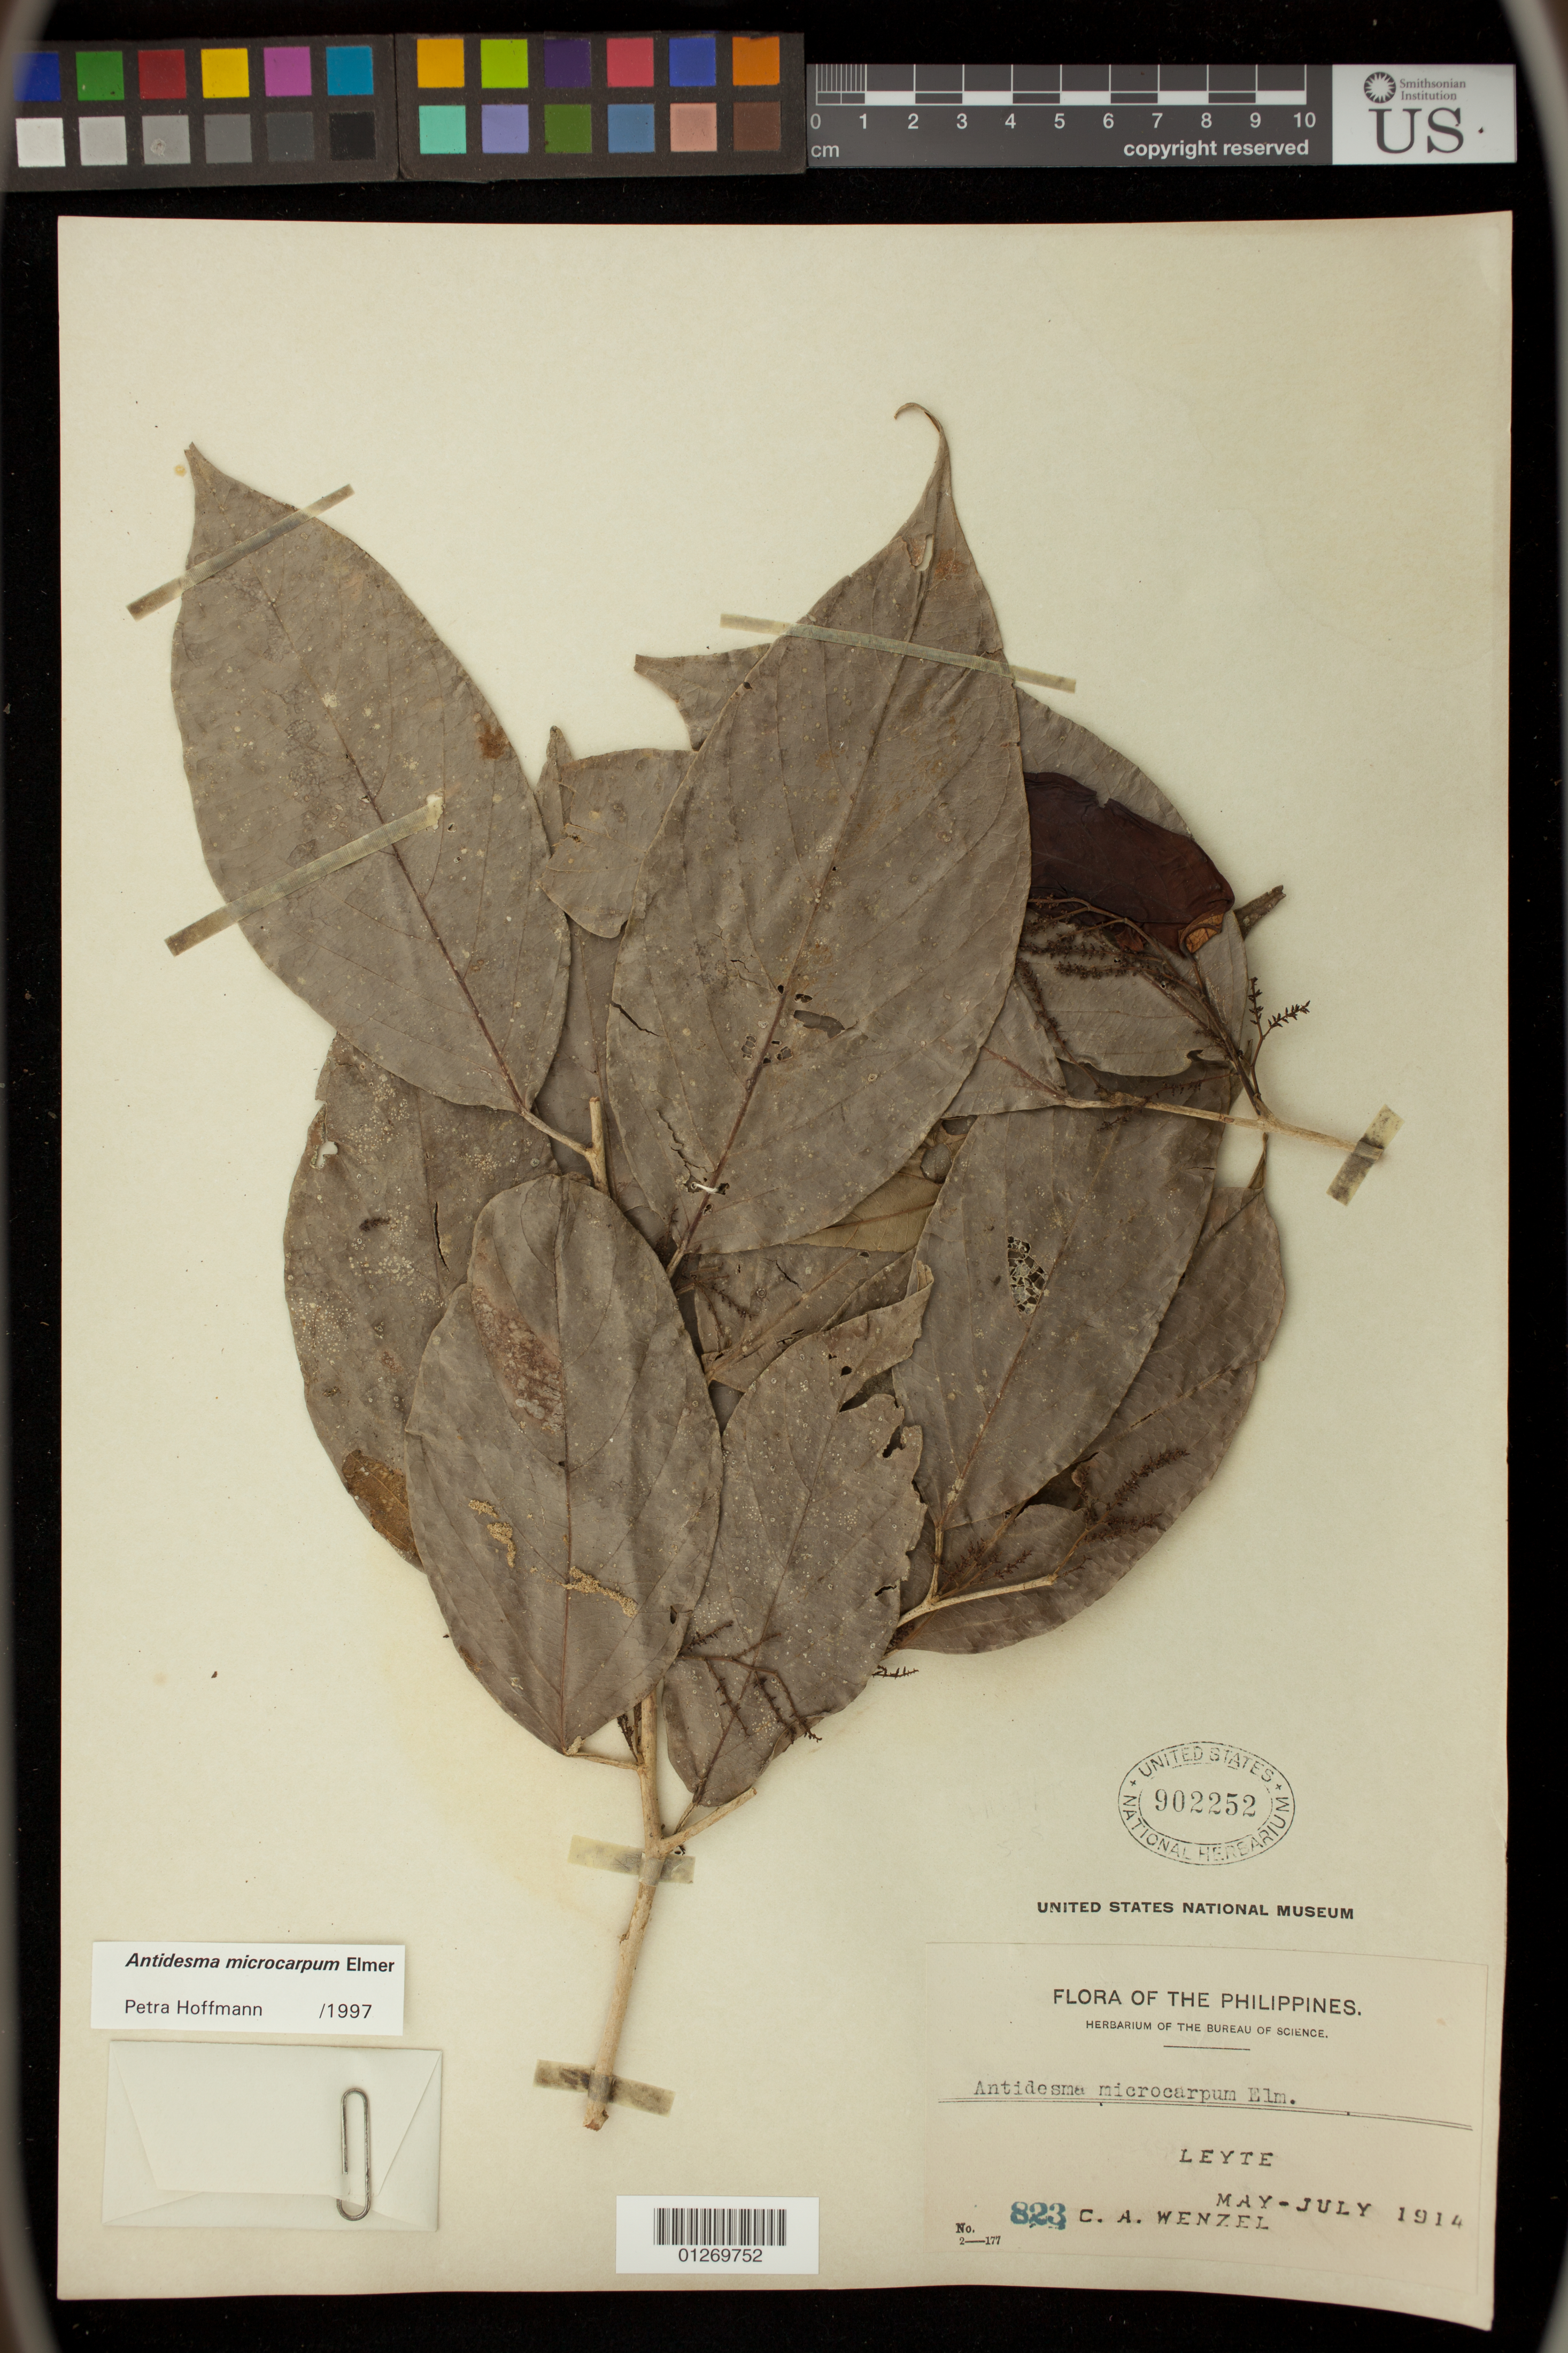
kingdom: Plantae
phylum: Tracheophyta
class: Magnoliopsida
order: Malpighiales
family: Phyllanthaceae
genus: Antidesma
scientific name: Antidesma microcarpum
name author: Elmer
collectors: C. Wenzel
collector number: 823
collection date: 1914-05/1914-07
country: Philippines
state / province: Eastern Visayas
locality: Leyte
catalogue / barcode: US 902252